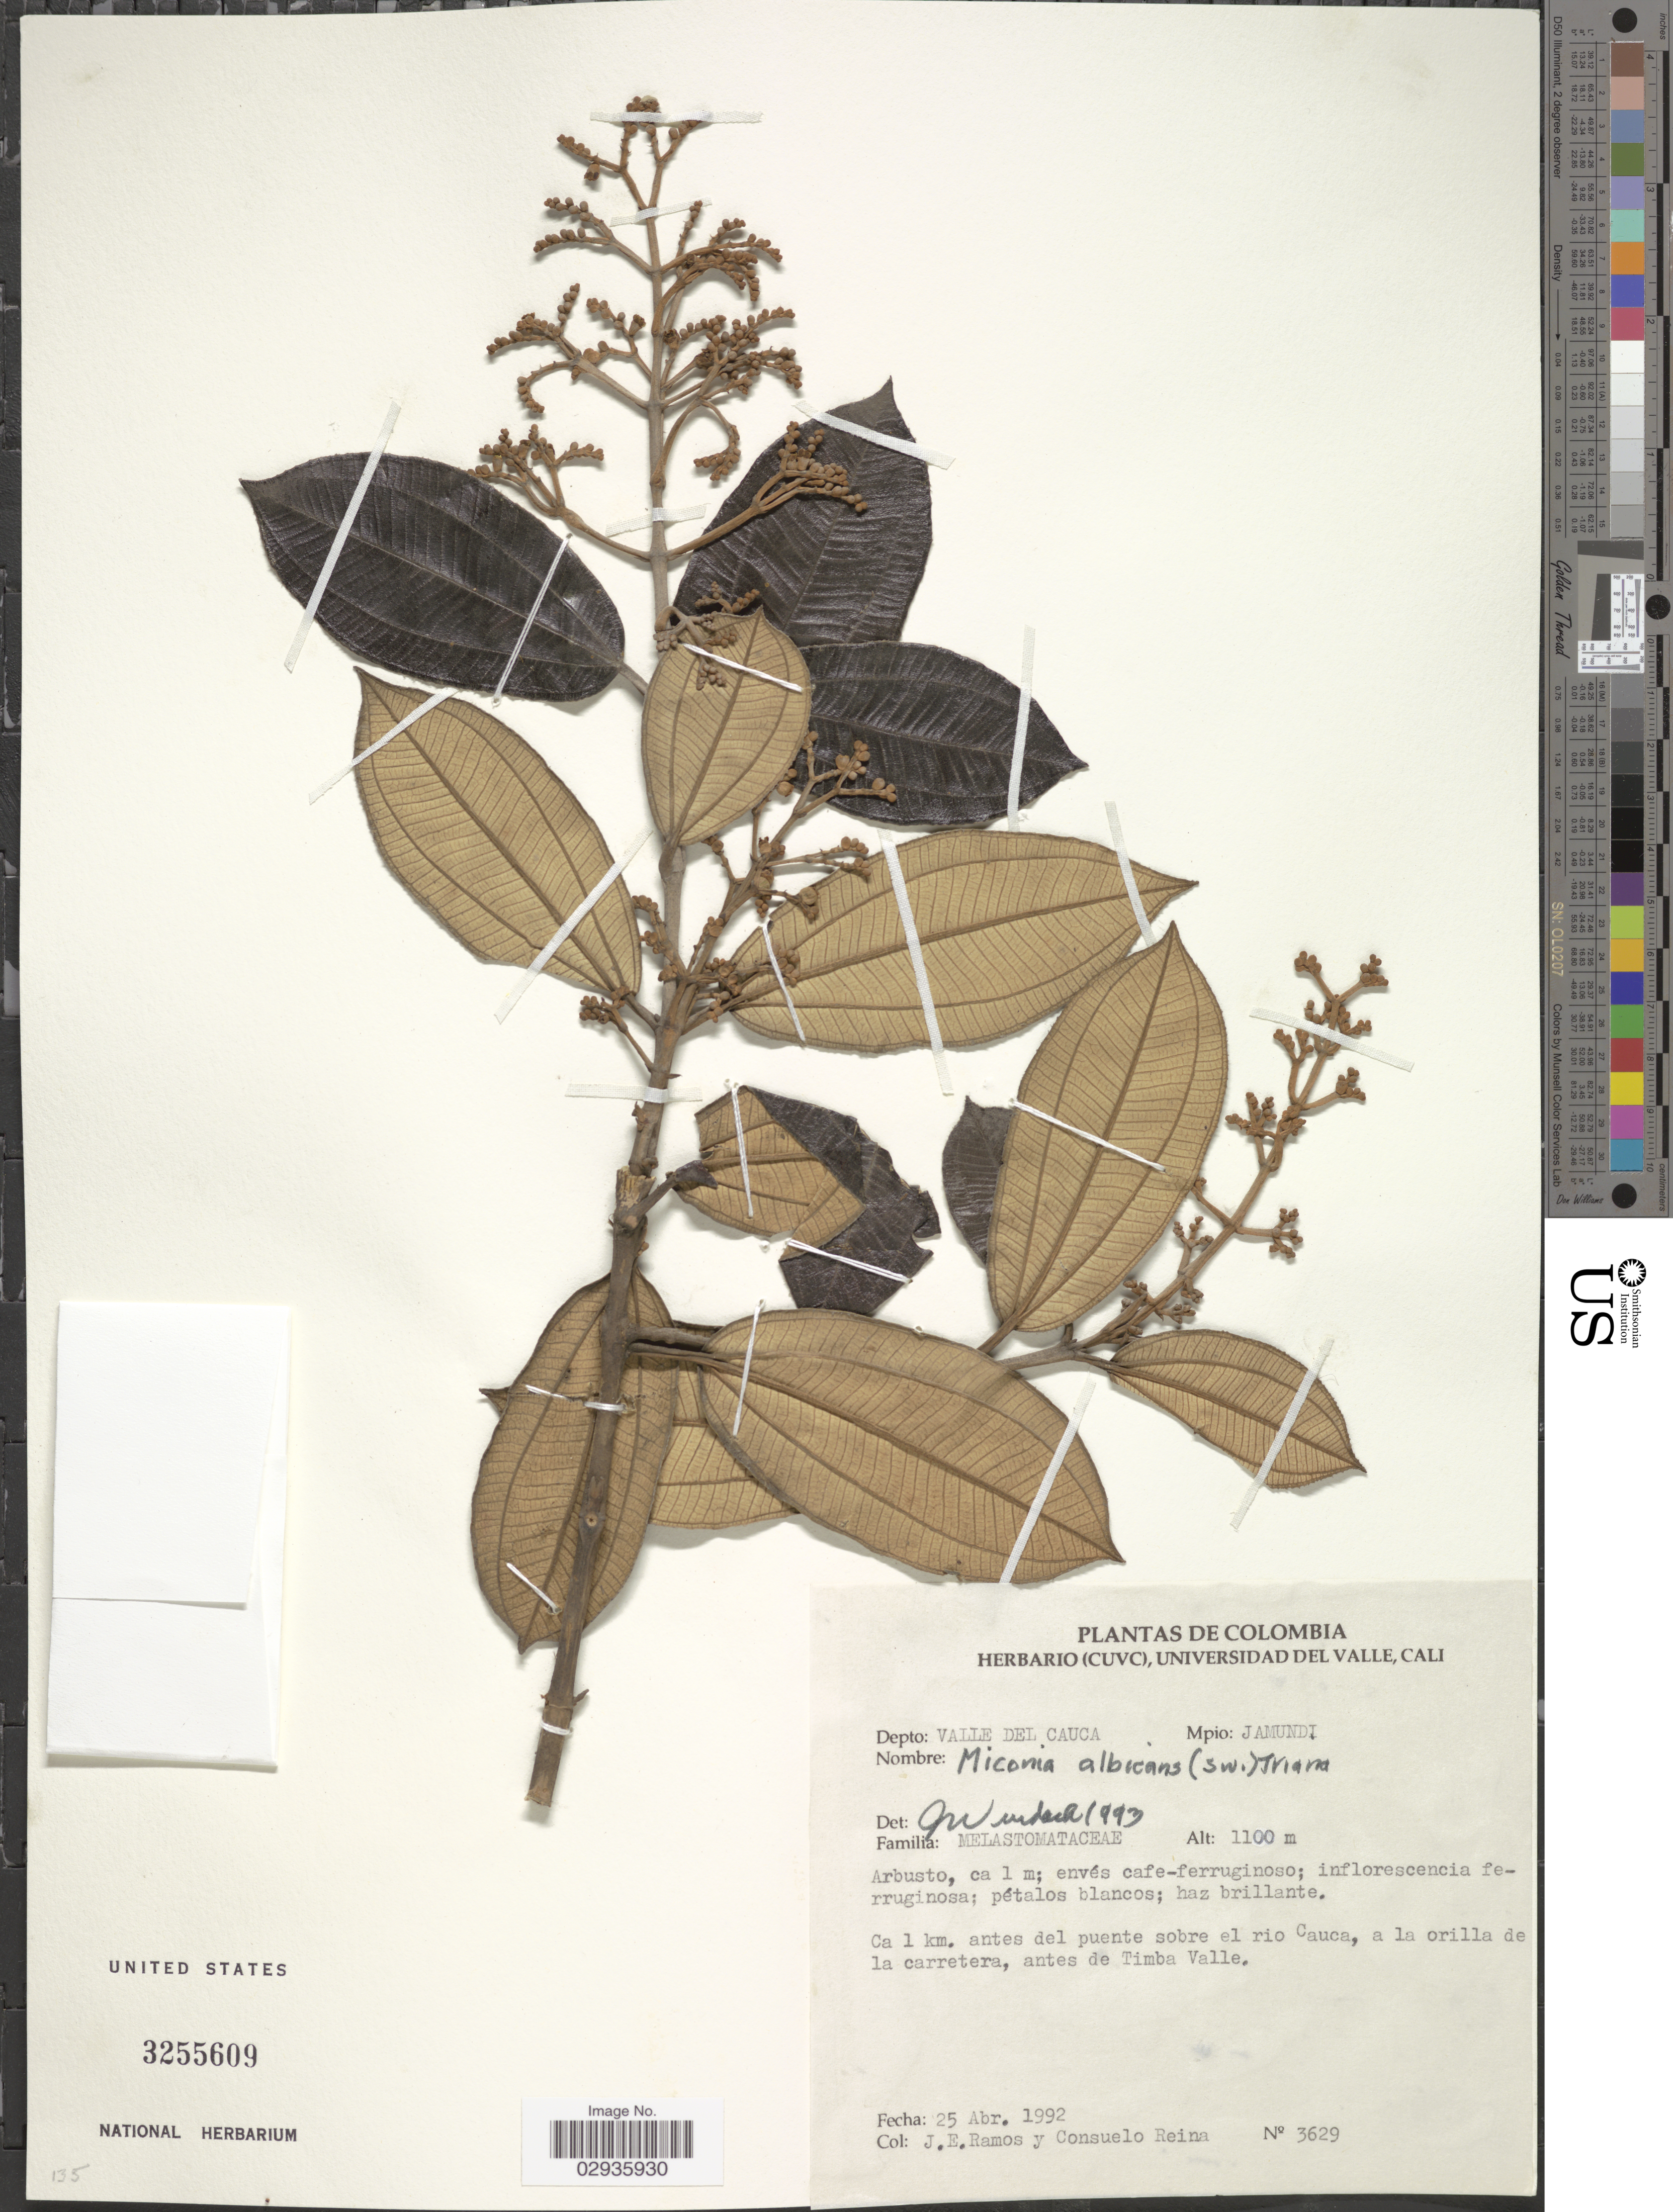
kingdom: Plantae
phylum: Tracheophyta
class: Magnoliopsida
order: Myrtales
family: Melastomataceae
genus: Miconia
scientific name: Miconia albicans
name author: (Sw.) Steud.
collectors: J. E. Ramos & C. Reina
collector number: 3629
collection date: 1992-04-25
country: Colombia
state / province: Cauca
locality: Depto: Valle del Cauca, Mpio: Jamundi, Ca 1 km. antes del puente sobre el rio Cauca, a la orilla de la carretera, antes de Timba Valle.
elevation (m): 1100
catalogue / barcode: US 3255609